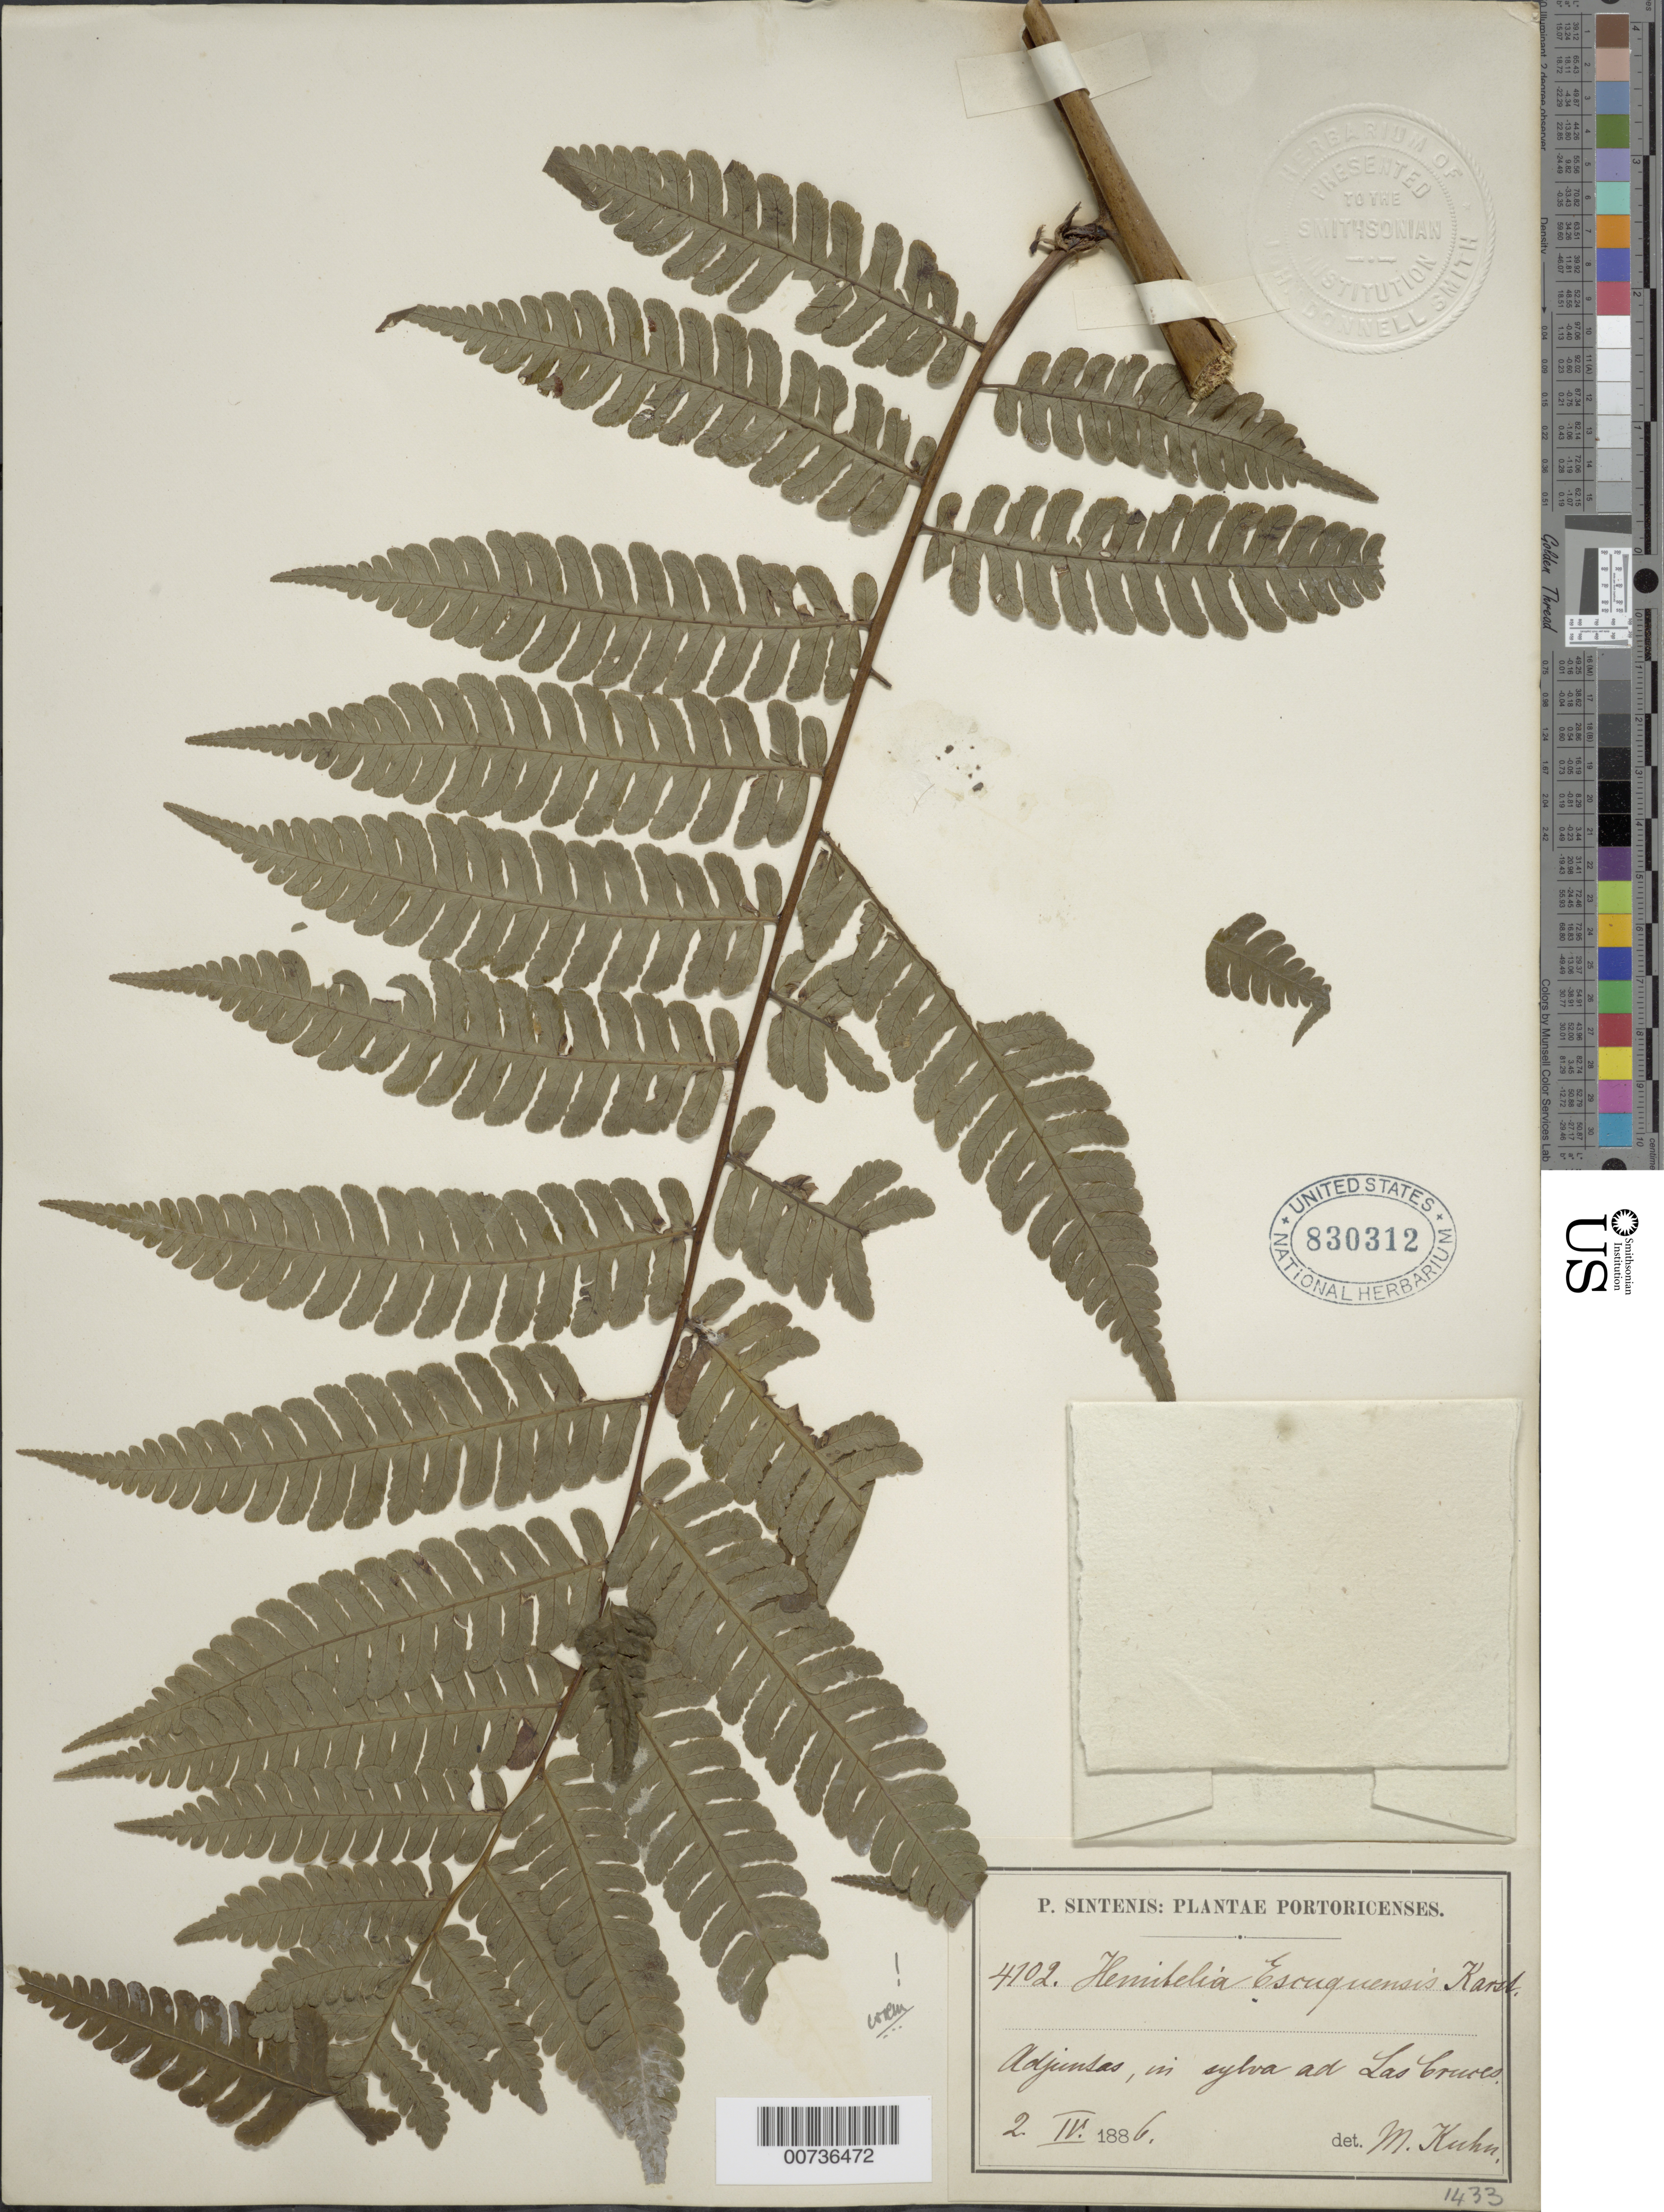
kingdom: Plantae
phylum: Tracheophyta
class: Polypodiopsida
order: Cyatheales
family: Cyatheaceae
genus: Cyathea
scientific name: Cyathea andina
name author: Domin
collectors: P. Sintenis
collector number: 4102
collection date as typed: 02 Sep 1886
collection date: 1886-09-02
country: Puerto Rico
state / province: Adjuntas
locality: Adjuntas, in sylva ad Las Cruces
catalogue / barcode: US 830312